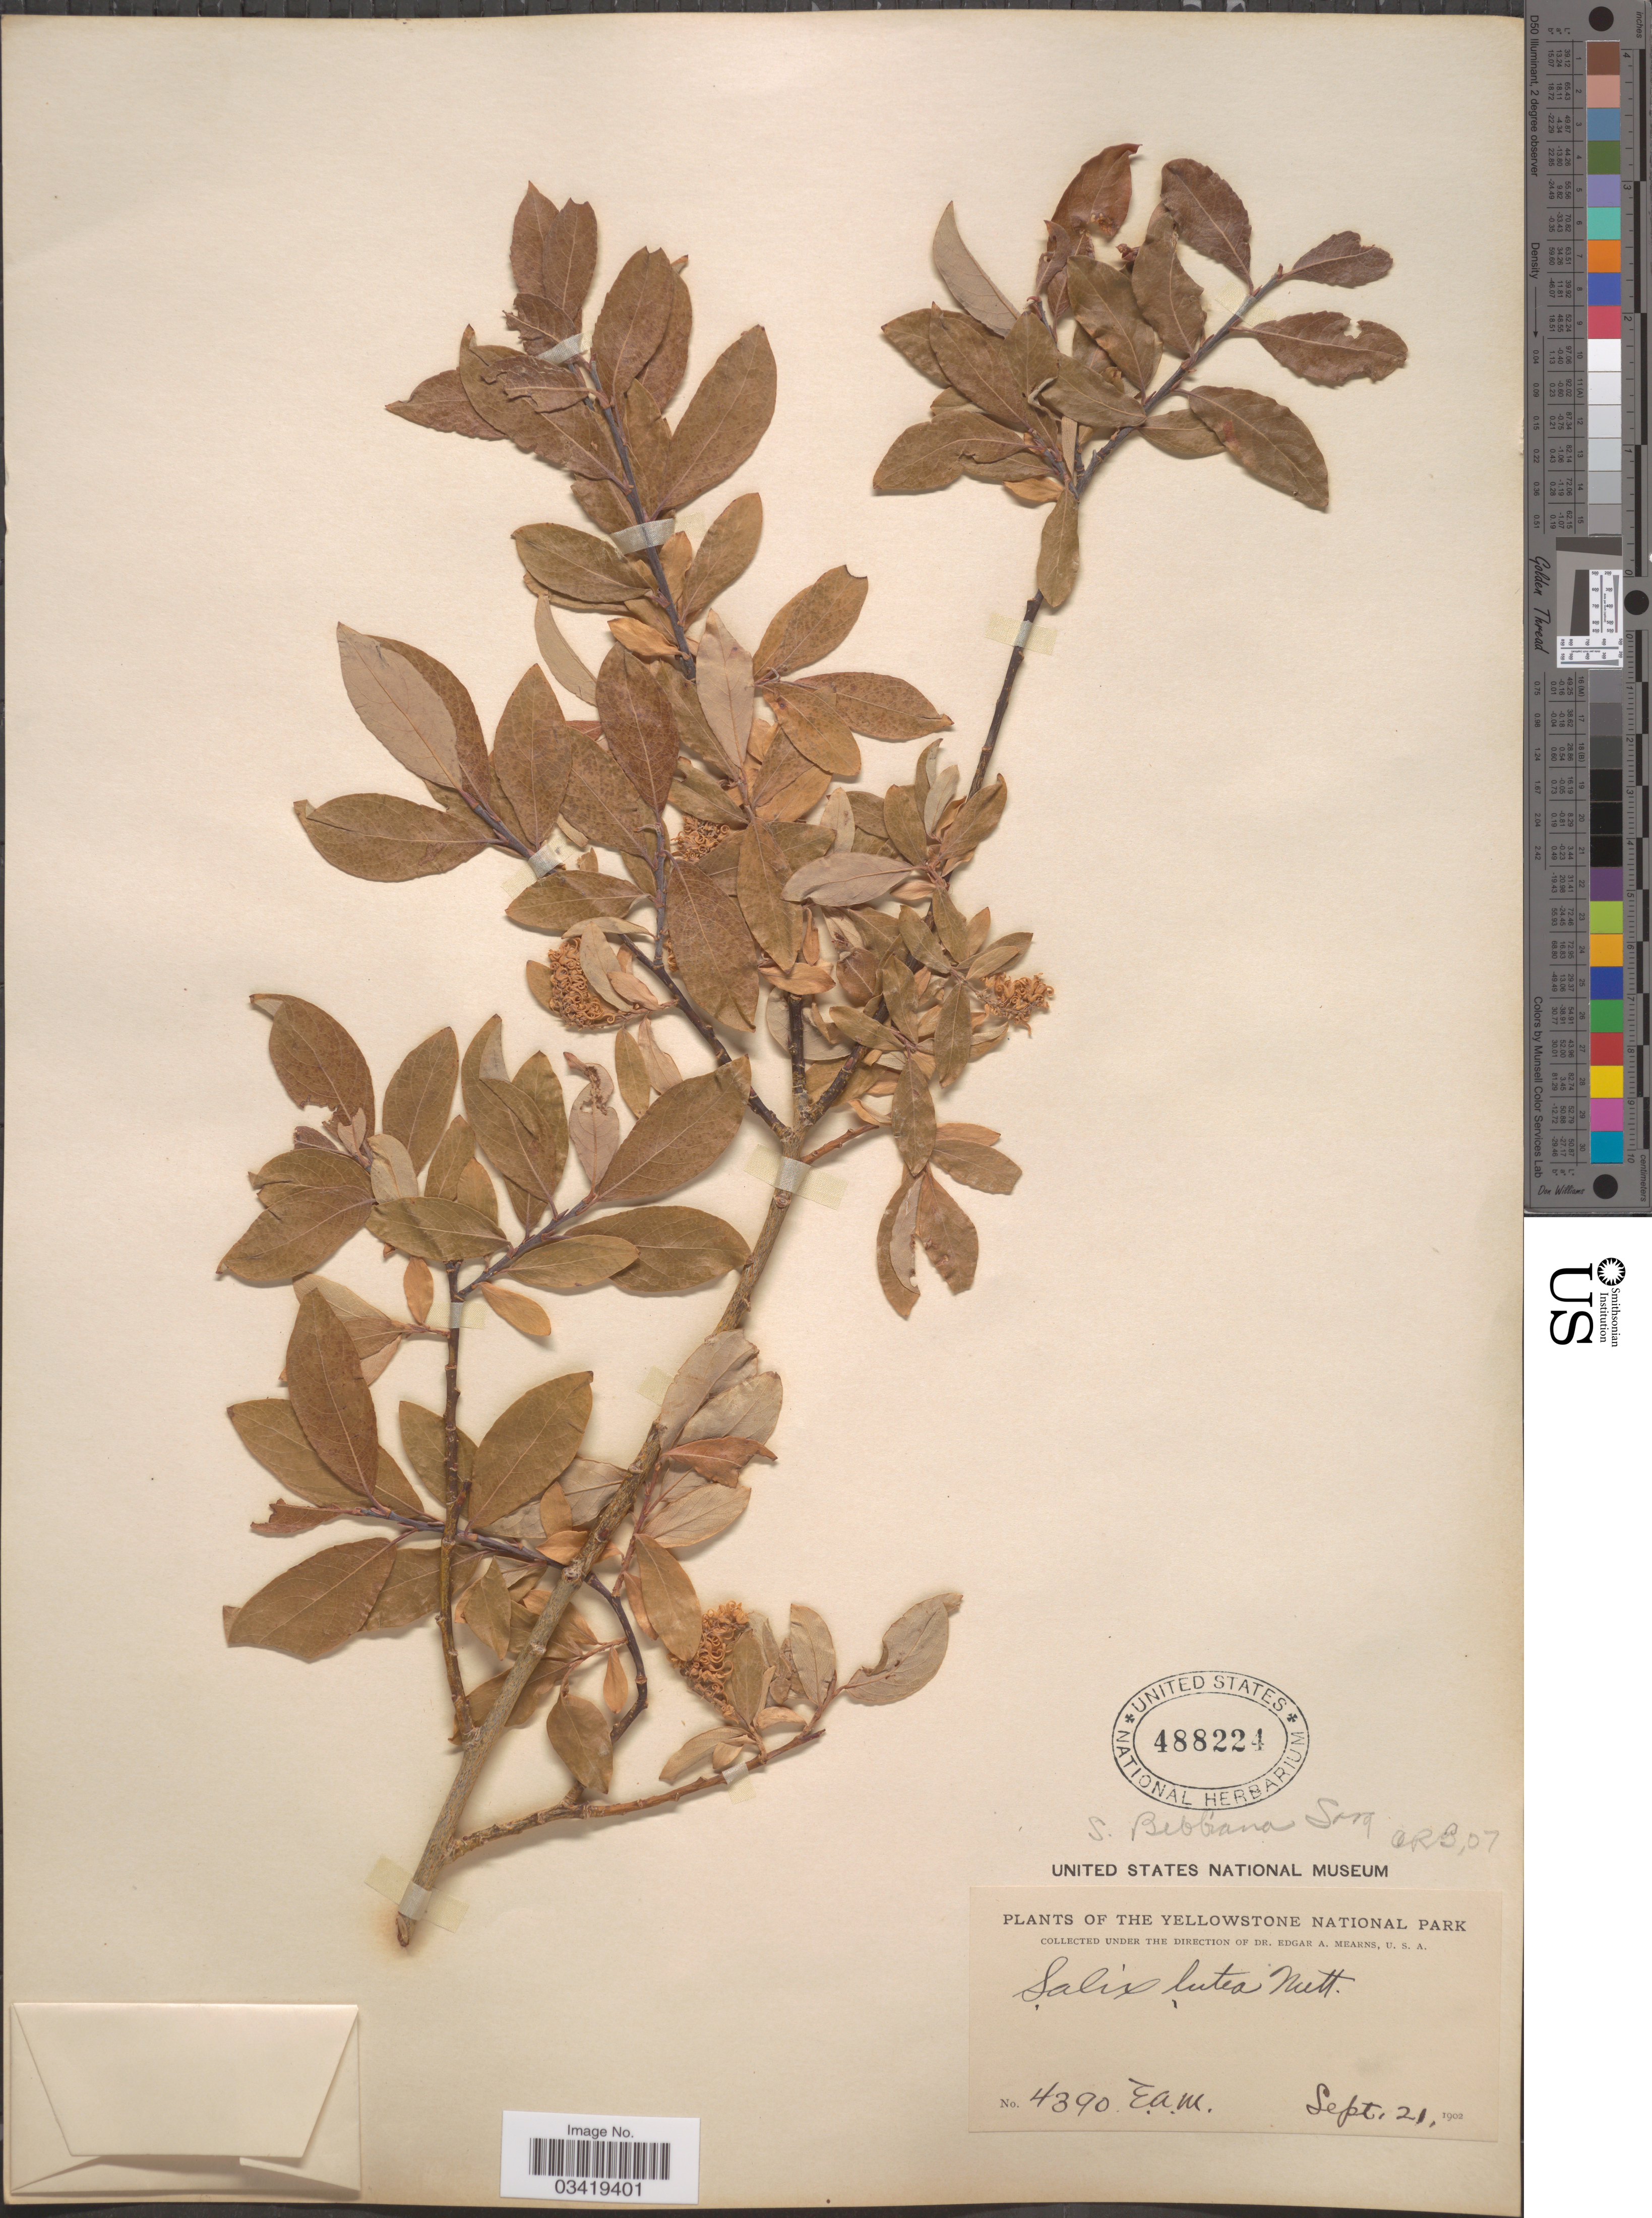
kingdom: Plantae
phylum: Tracheophyta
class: Magnoliopsida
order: Malpighiales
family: Salicaceae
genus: Salix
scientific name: Salix bebbiana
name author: Sarg.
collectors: E. A. Mearns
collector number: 4390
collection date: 1902-09-21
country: United States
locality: The Yellowstone National Park.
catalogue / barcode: US 488224